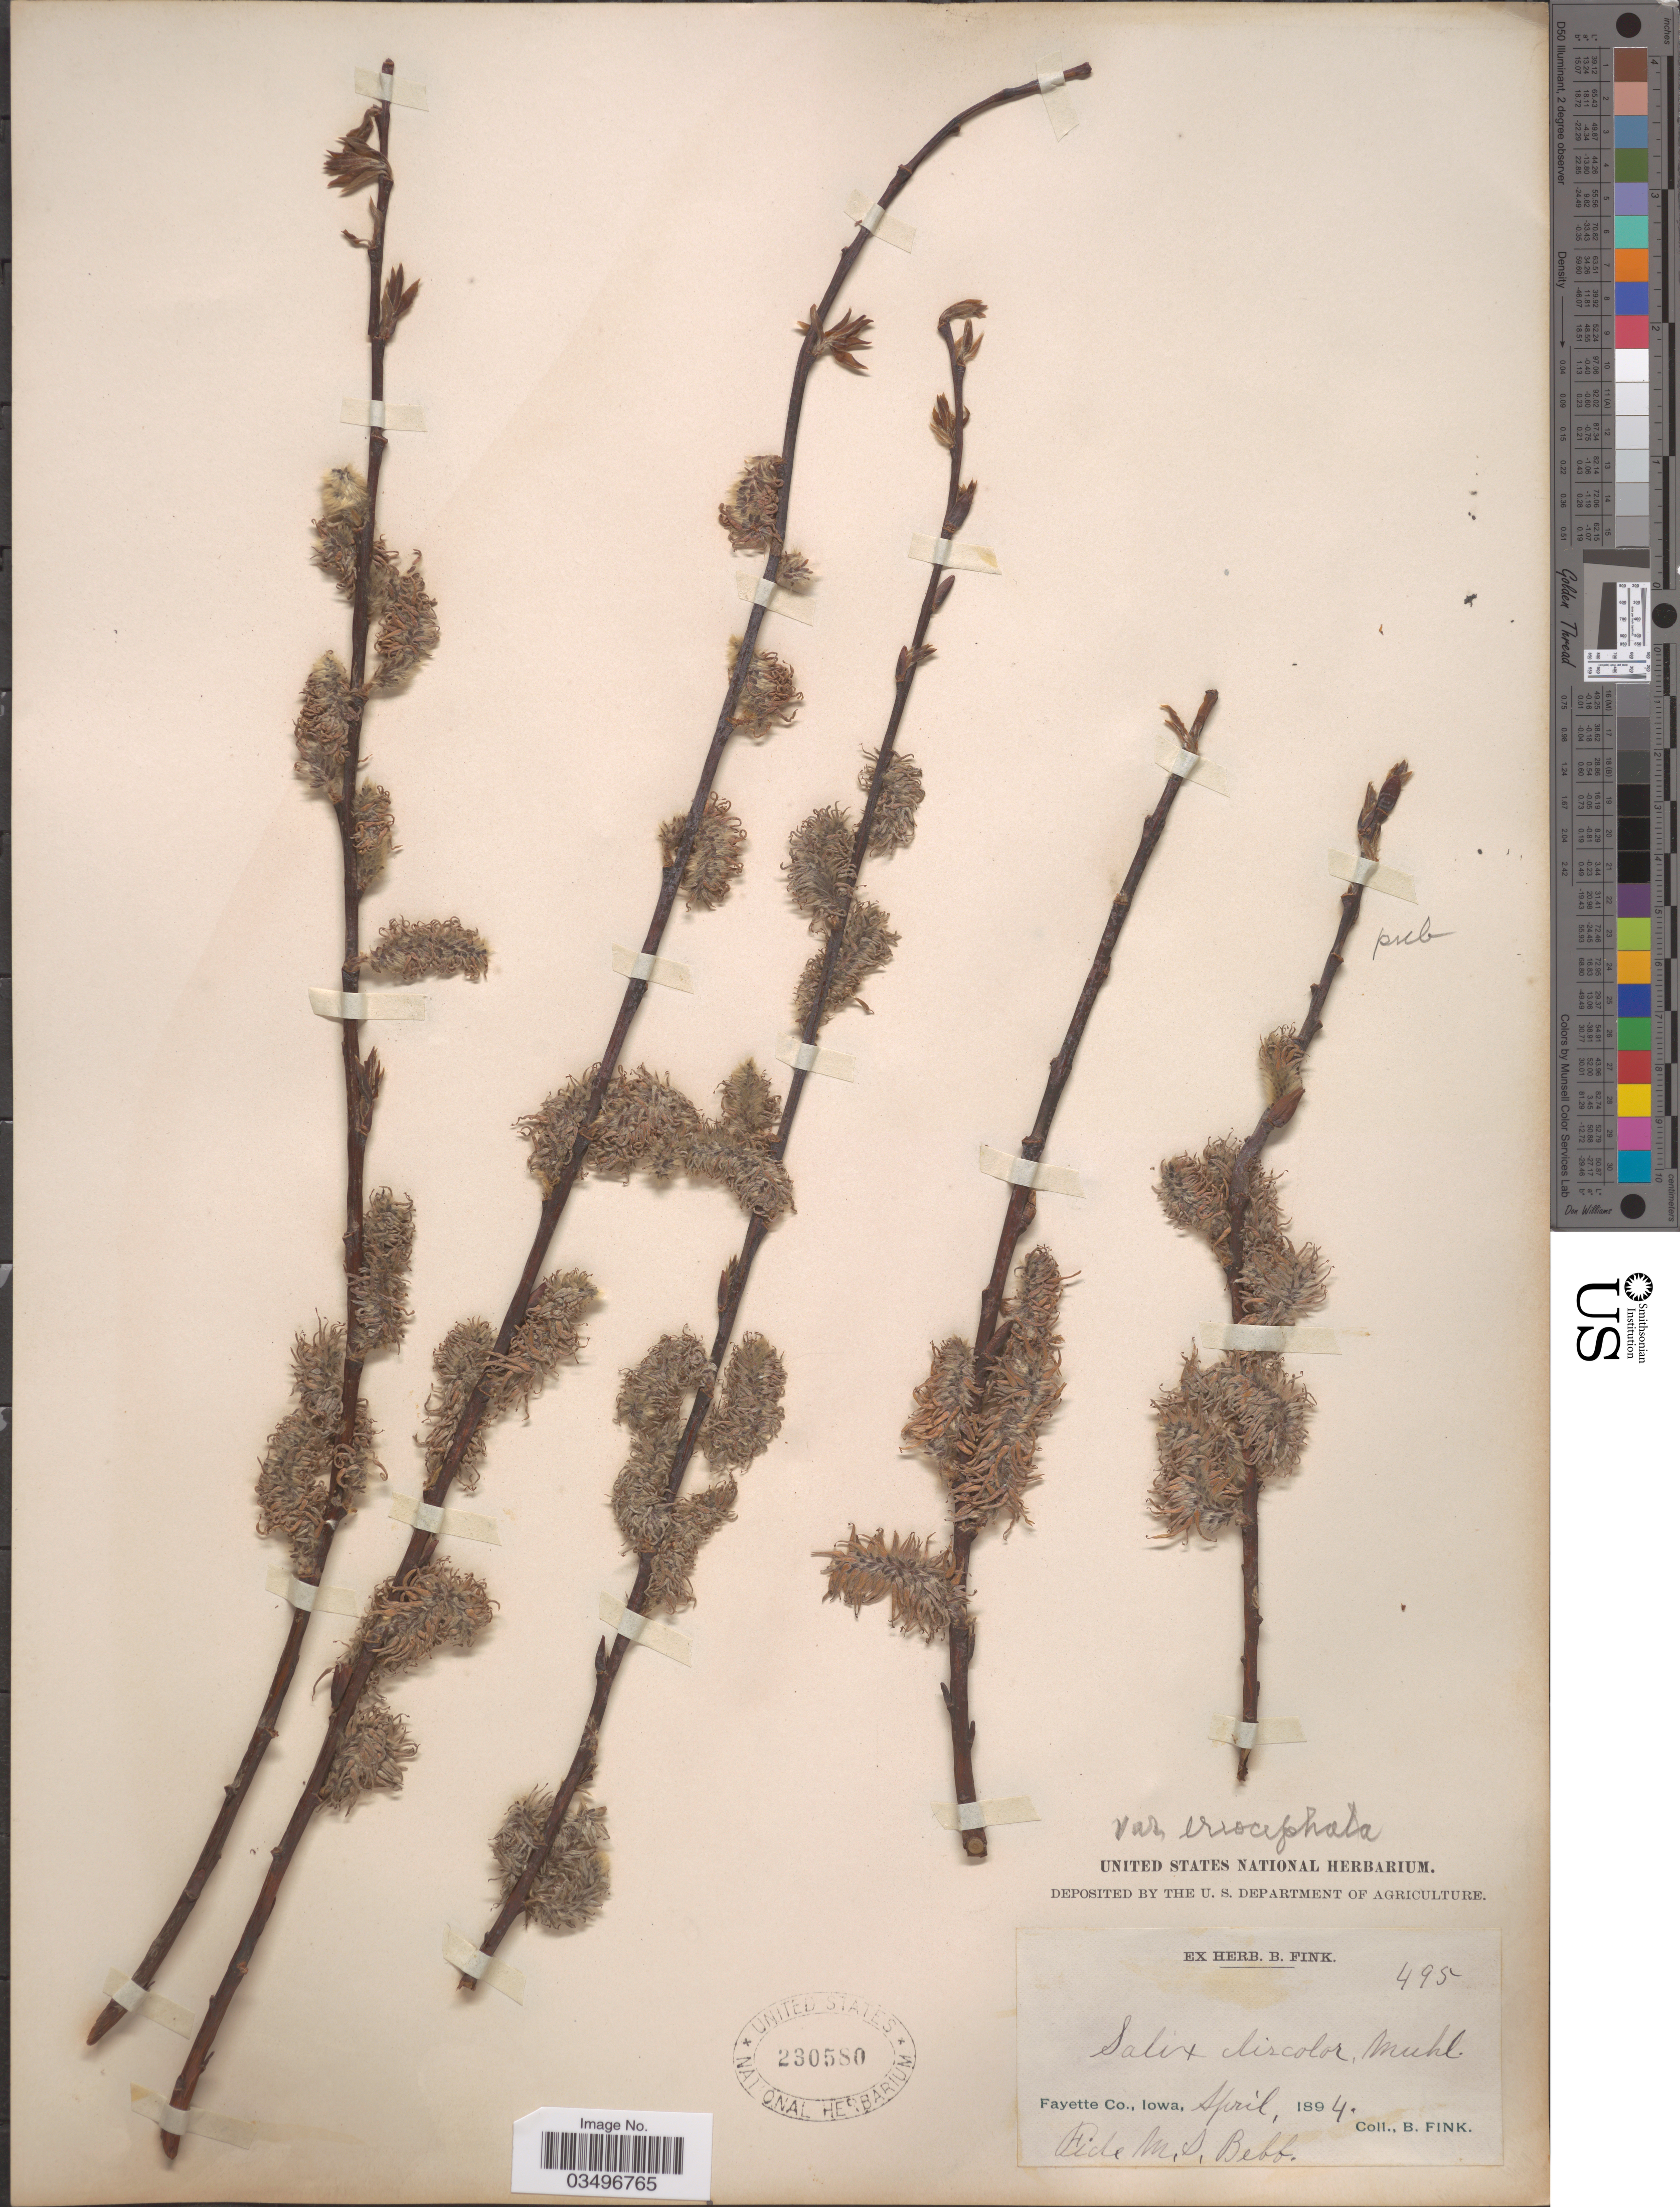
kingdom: Plantae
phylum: Tracheophyta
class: Magnoliopsida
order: Malpighiales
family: Salicaceae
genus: Salix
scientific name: Salix discolor var. eriocephala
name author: (Michx.) Andersson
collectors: B. Fink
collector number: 495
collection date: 1894-04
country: United States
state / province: Iowa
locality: Fayette Co.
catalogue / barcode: US 230580